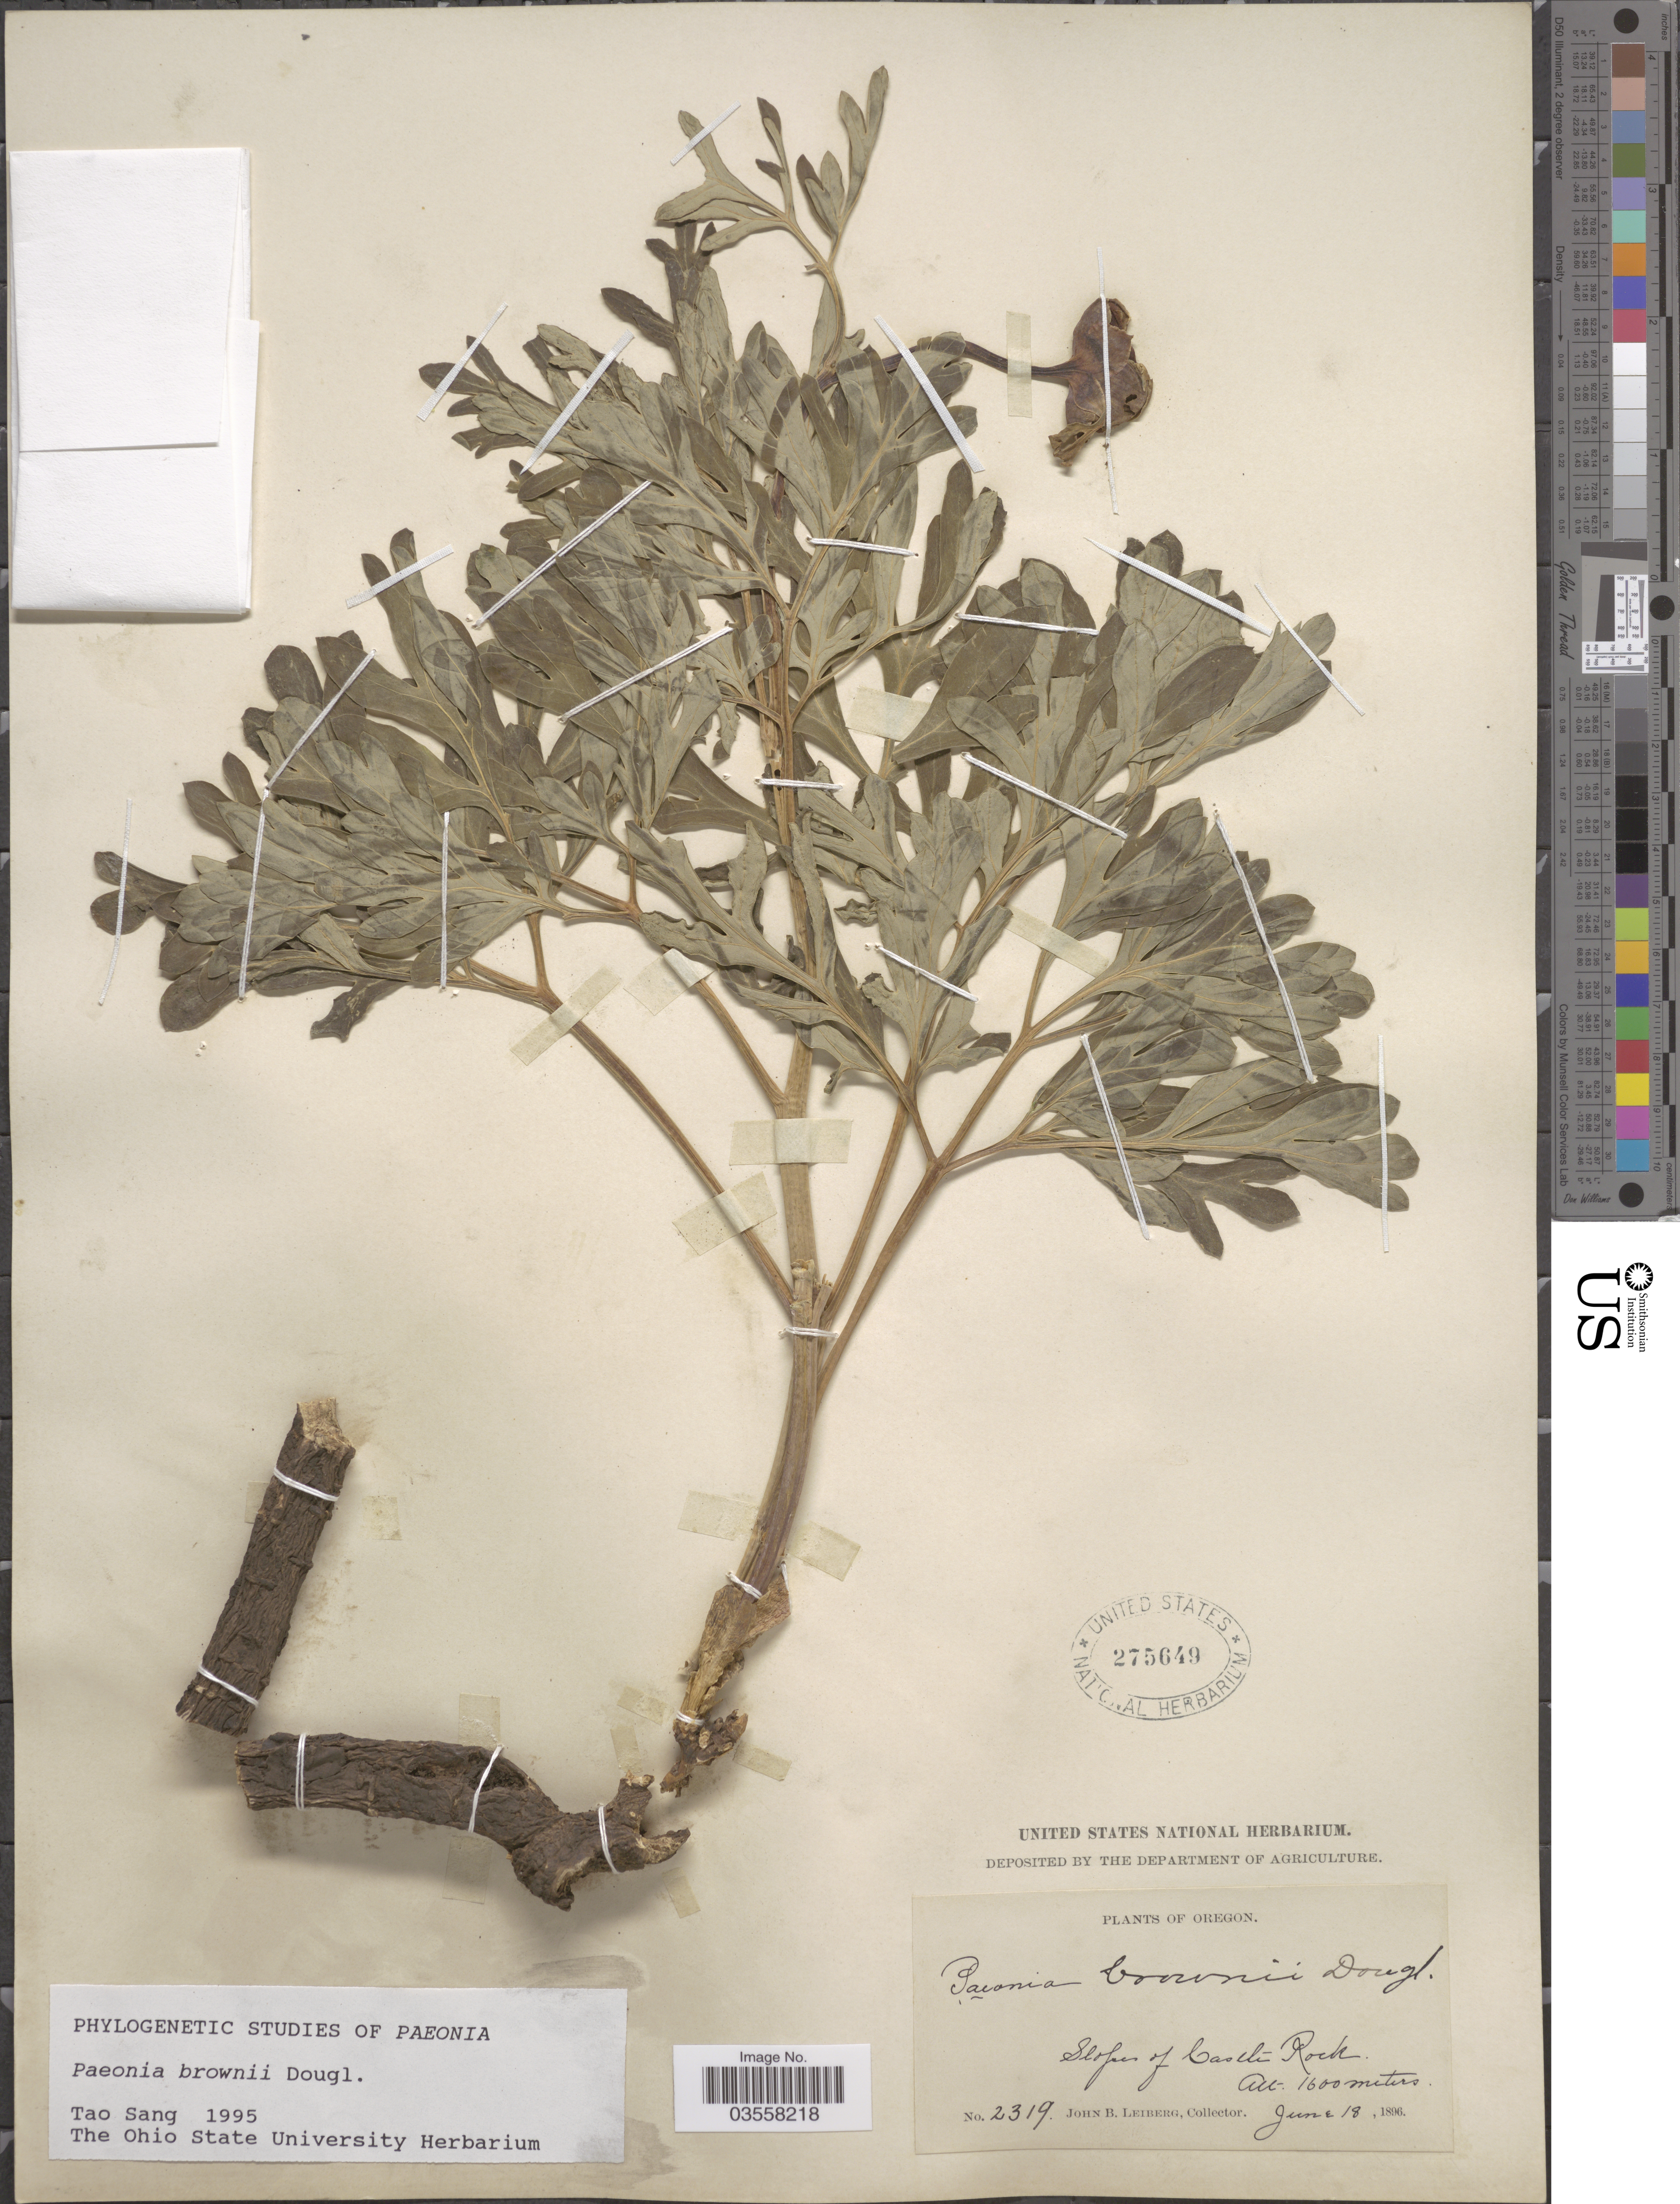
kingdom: Plantae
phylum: Tracheophyta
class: Magnoliopsida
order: Saxifragales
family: Paeoniaceae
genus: Paeonia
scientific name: Paeonia brownii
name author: Douglas ex Hook.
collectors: J. B. Leiberg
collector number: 2319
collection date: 1896-06-18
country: United States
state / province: Oregon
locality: Slopes of Castle Rock.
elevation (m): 1600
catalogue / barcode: US 275649